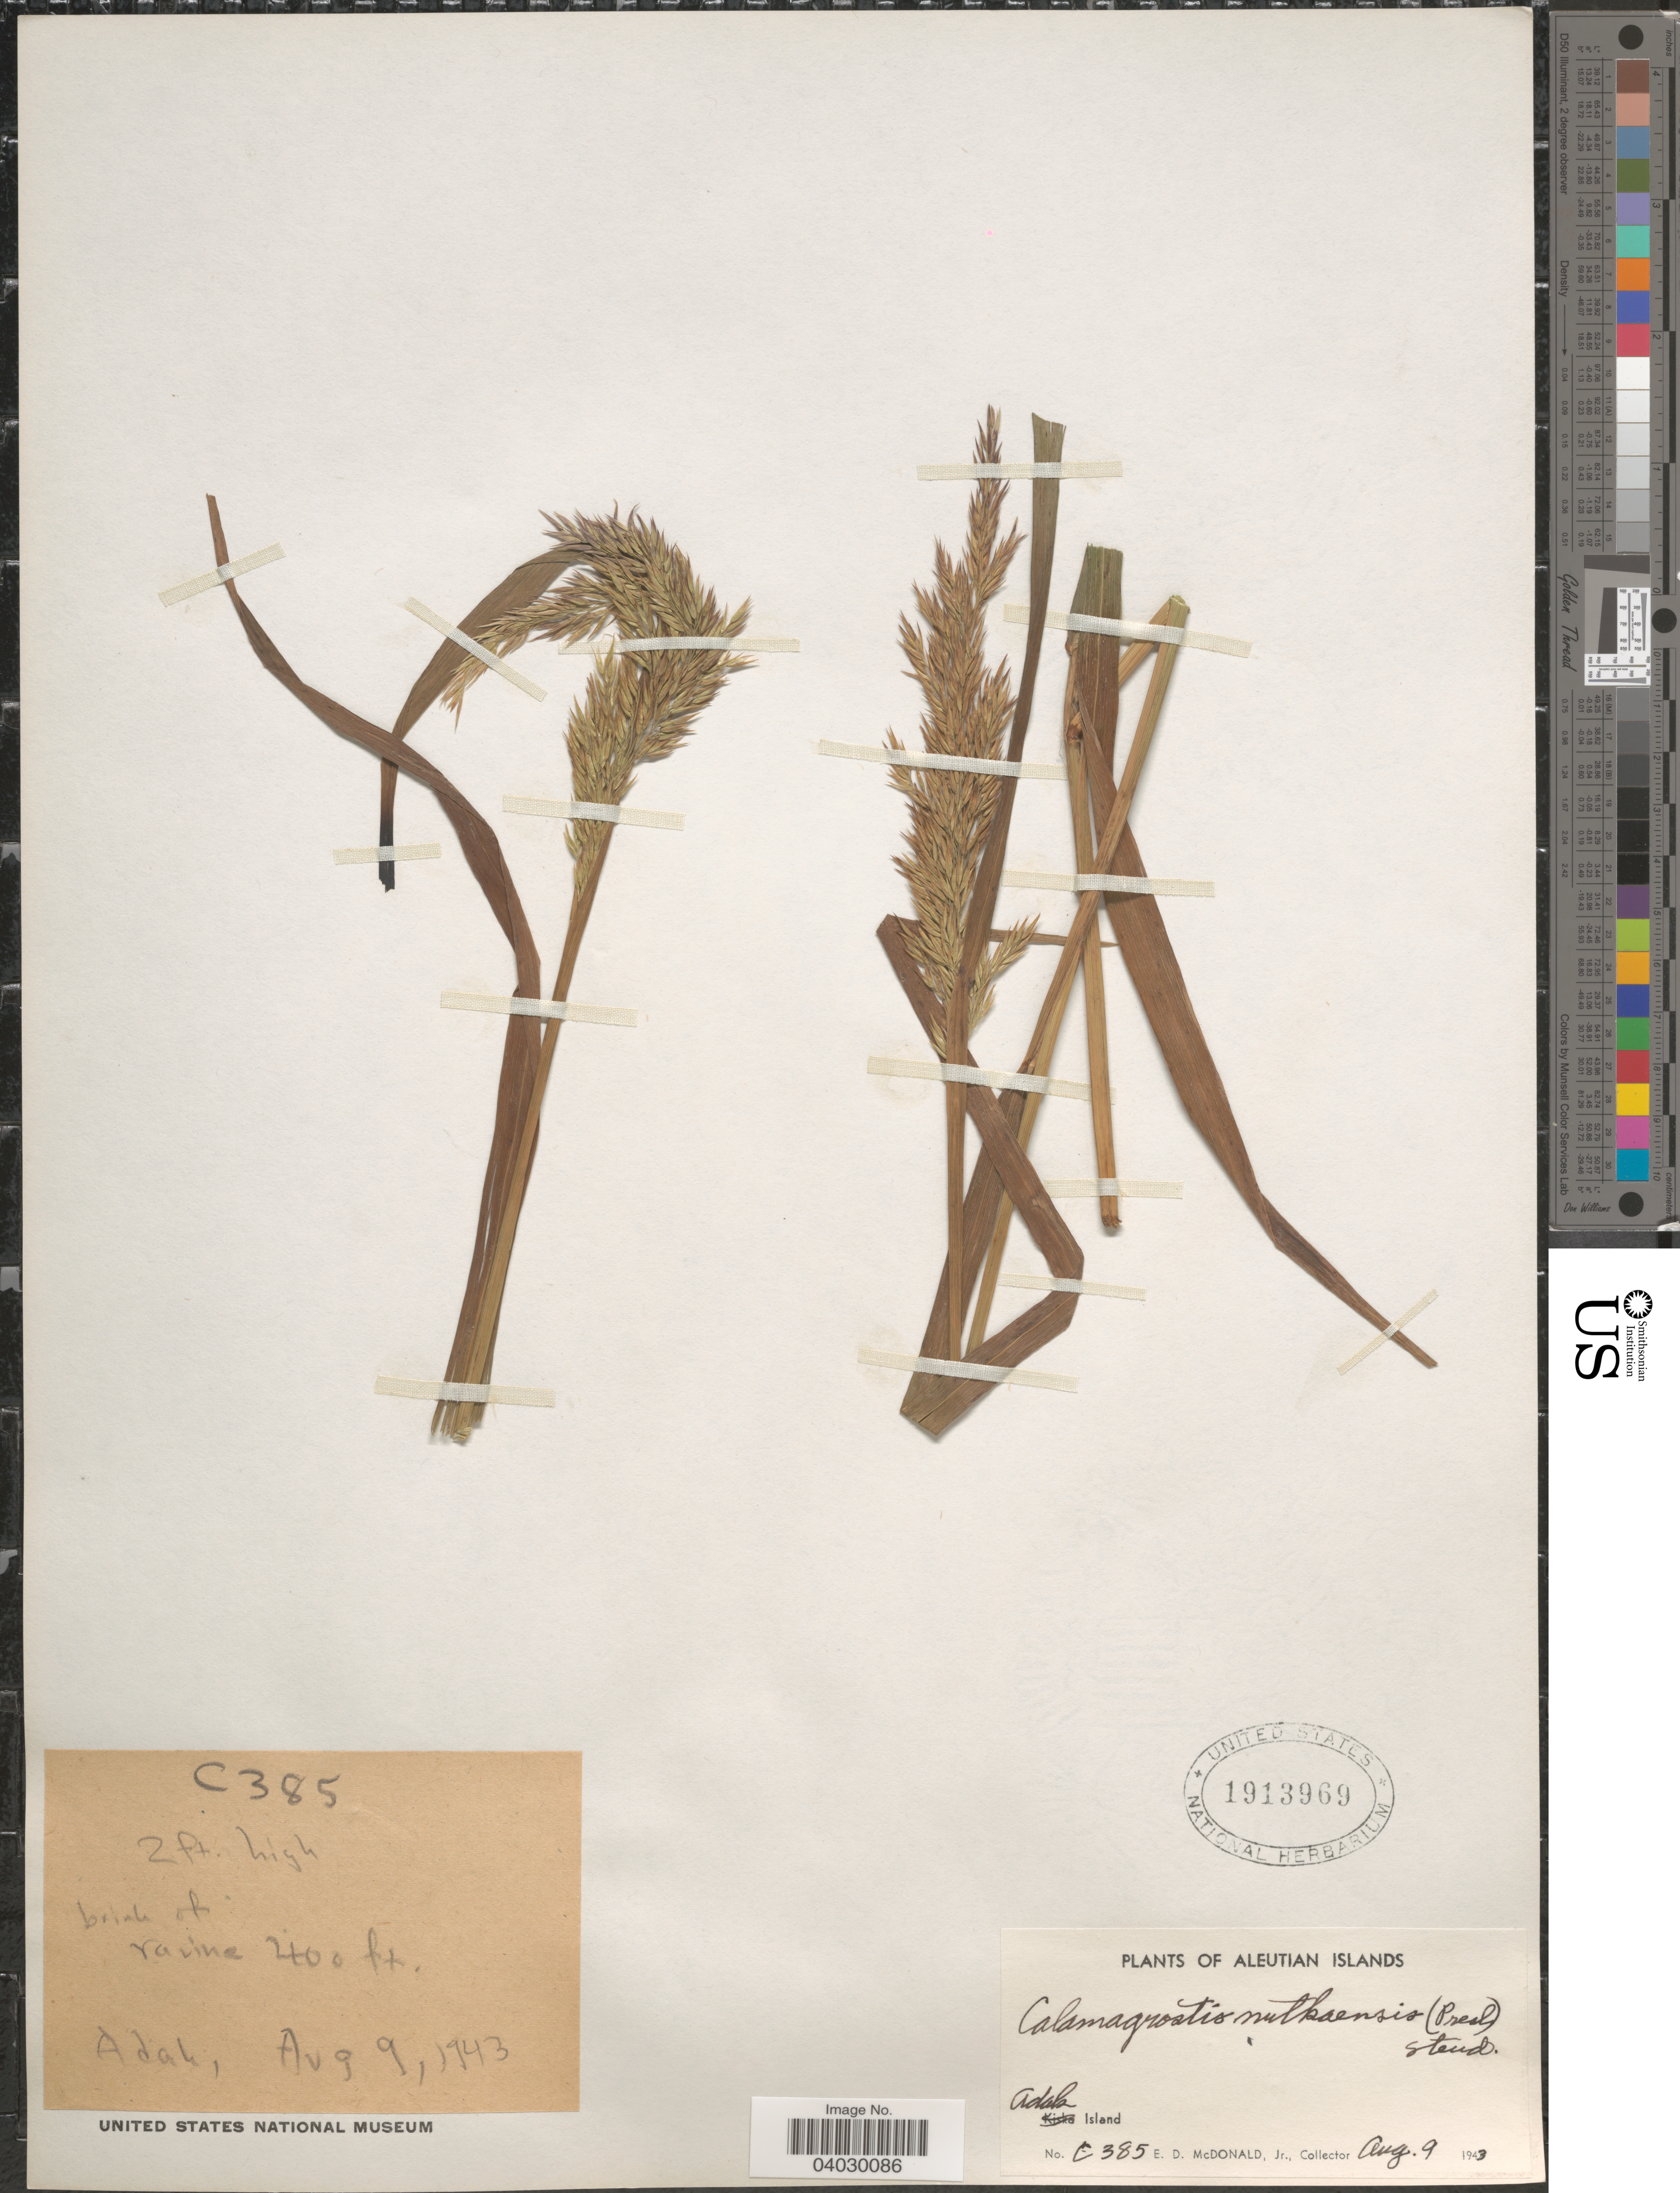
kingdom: Plantae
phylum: Tracheophyta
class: Liliopsida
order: Poales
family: Poaceae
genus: Calamagrostis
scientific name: Calamagrostis nutkaensis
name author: (J. Presl) Steud.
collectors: E. D. McDonald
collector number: C 385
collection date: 1943-08-09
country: United States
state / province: Alaska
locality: Adak. Aleutian Islands. Adak Island.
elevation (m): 122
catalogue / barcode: US 1913969